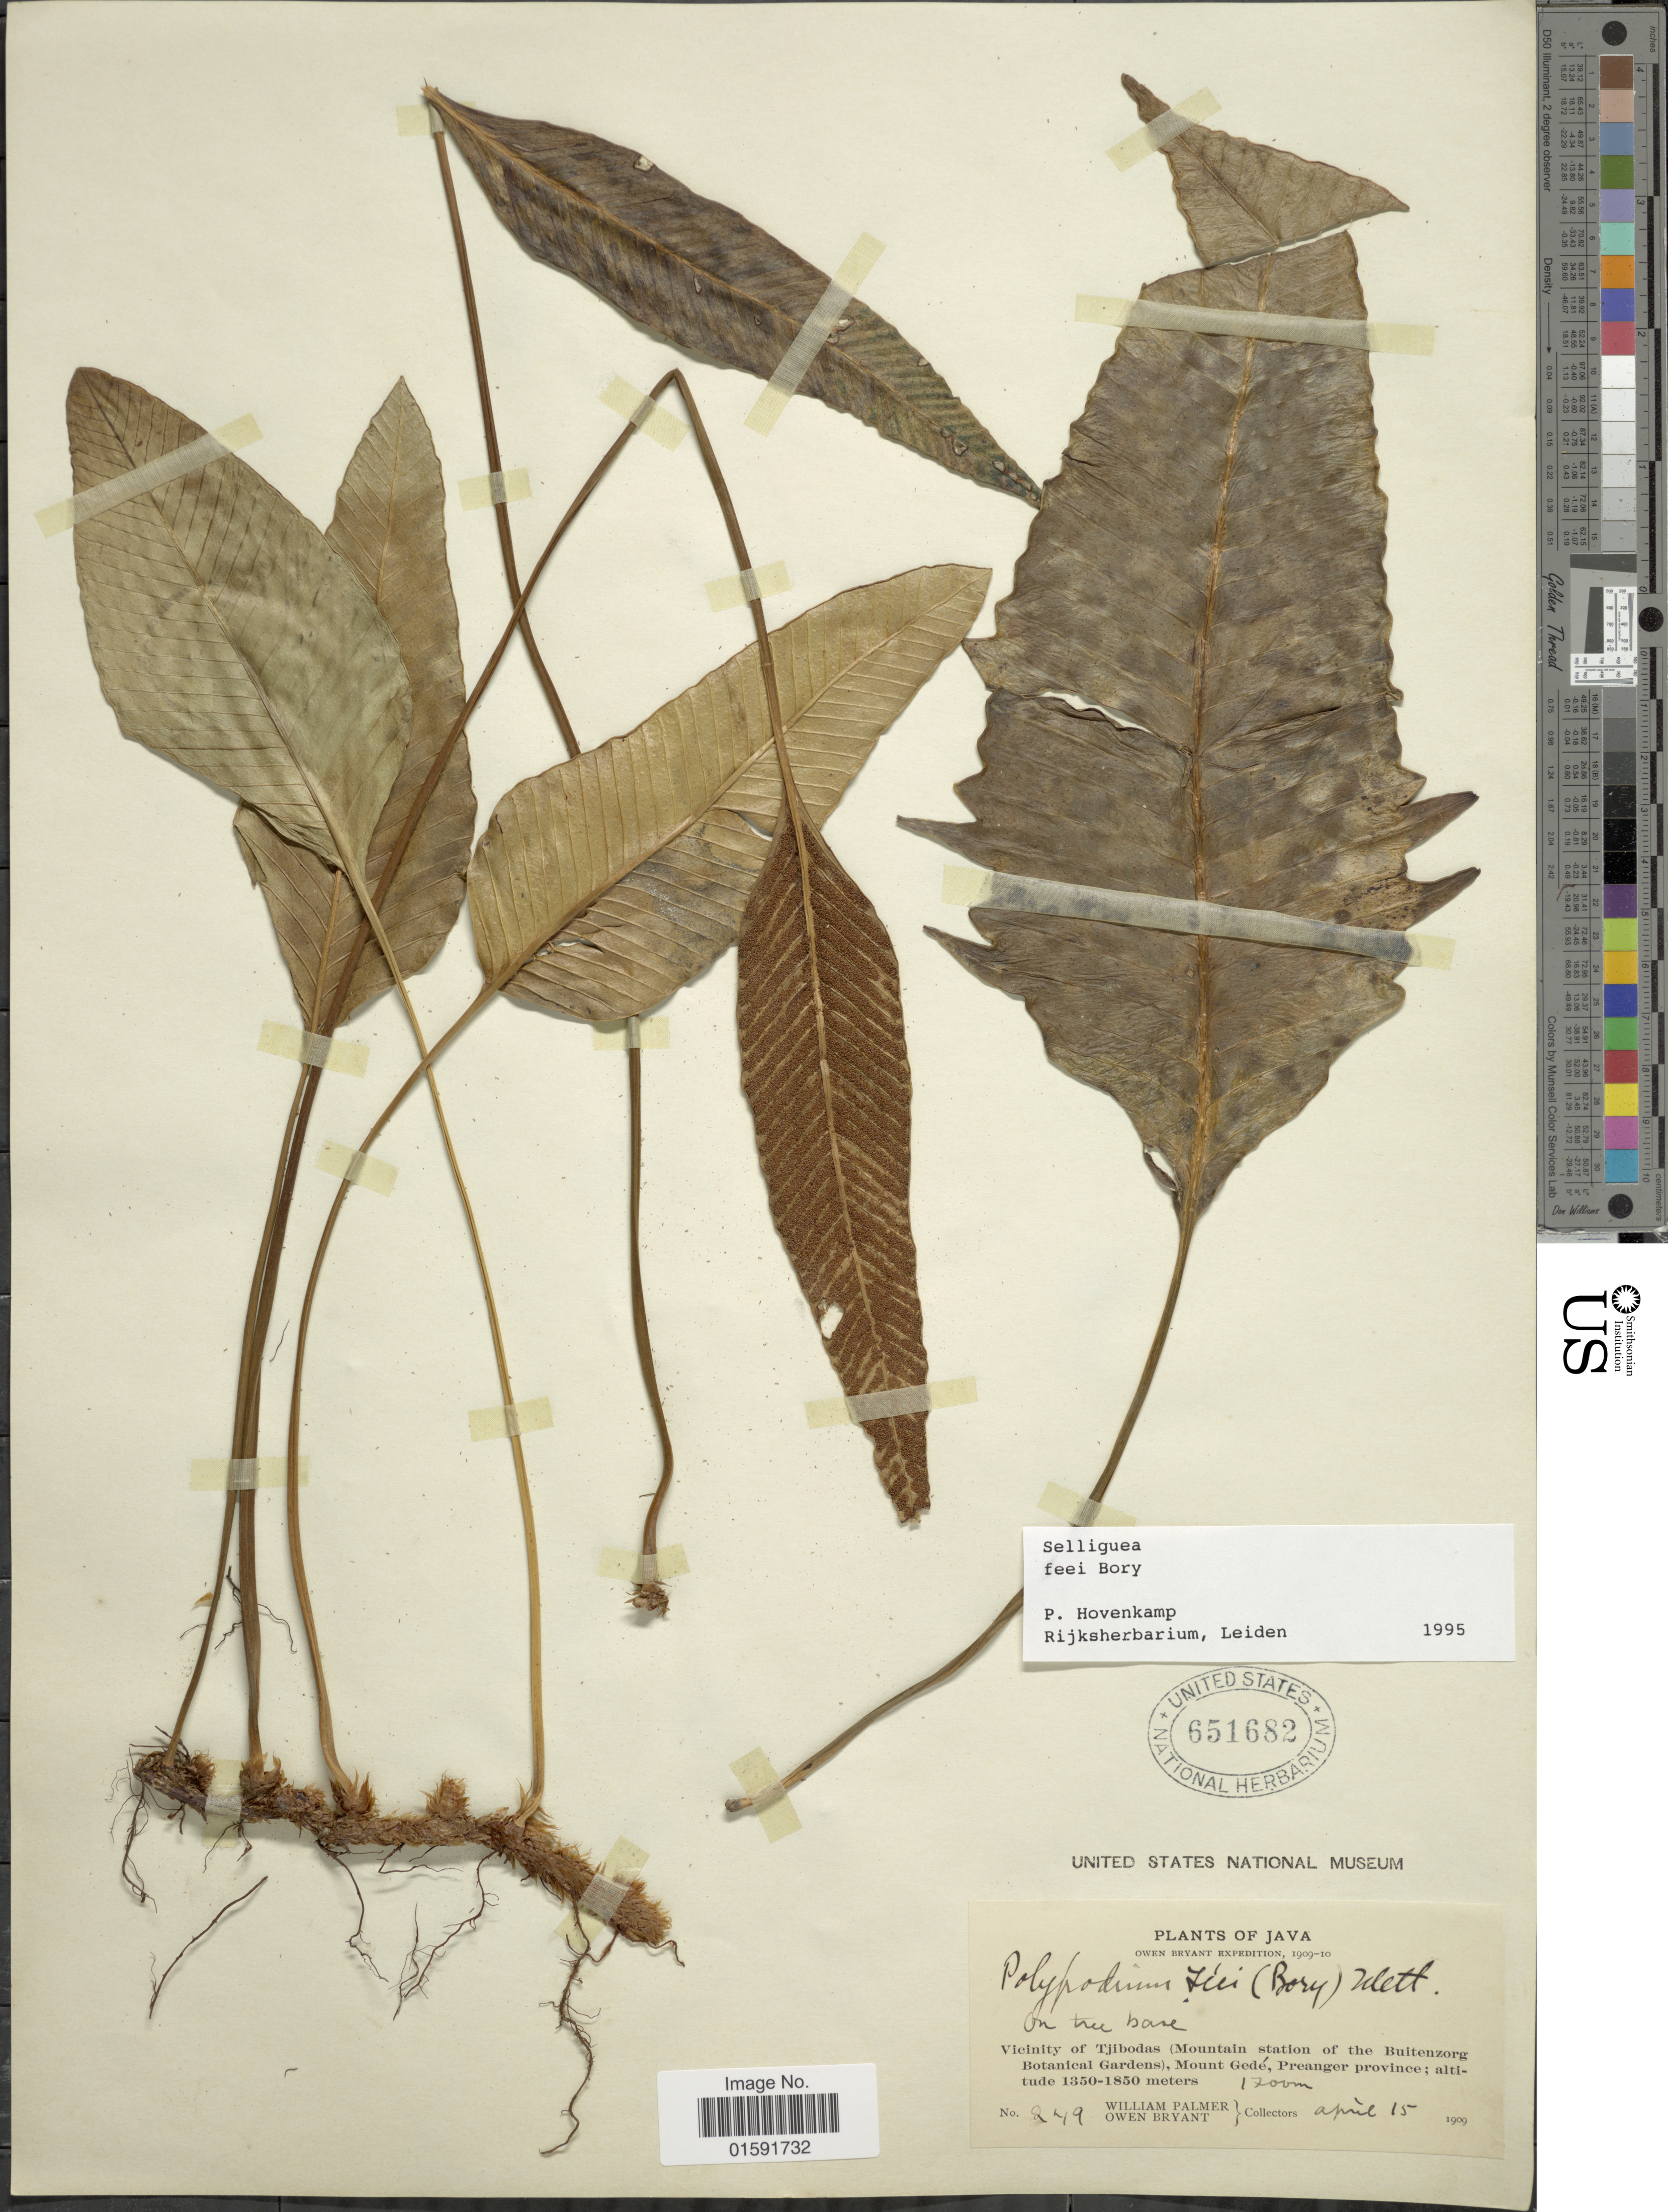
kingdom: Plantae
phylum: Tracheophyta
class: Polypodiopsida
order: Polypodiales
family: Polypodiaceae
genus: Selliguea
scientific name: Selliguea feei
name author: Bory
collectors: W. Palmer & O. Bryant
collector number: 249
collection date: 1909-04-15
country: Indonesia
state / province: Java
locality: Vicinity of Tjibodas (Mountain station of the Buitenzorg Botanical Garden), Mount Gedé, Preanger Province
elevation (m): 1700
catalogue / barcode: US 651682